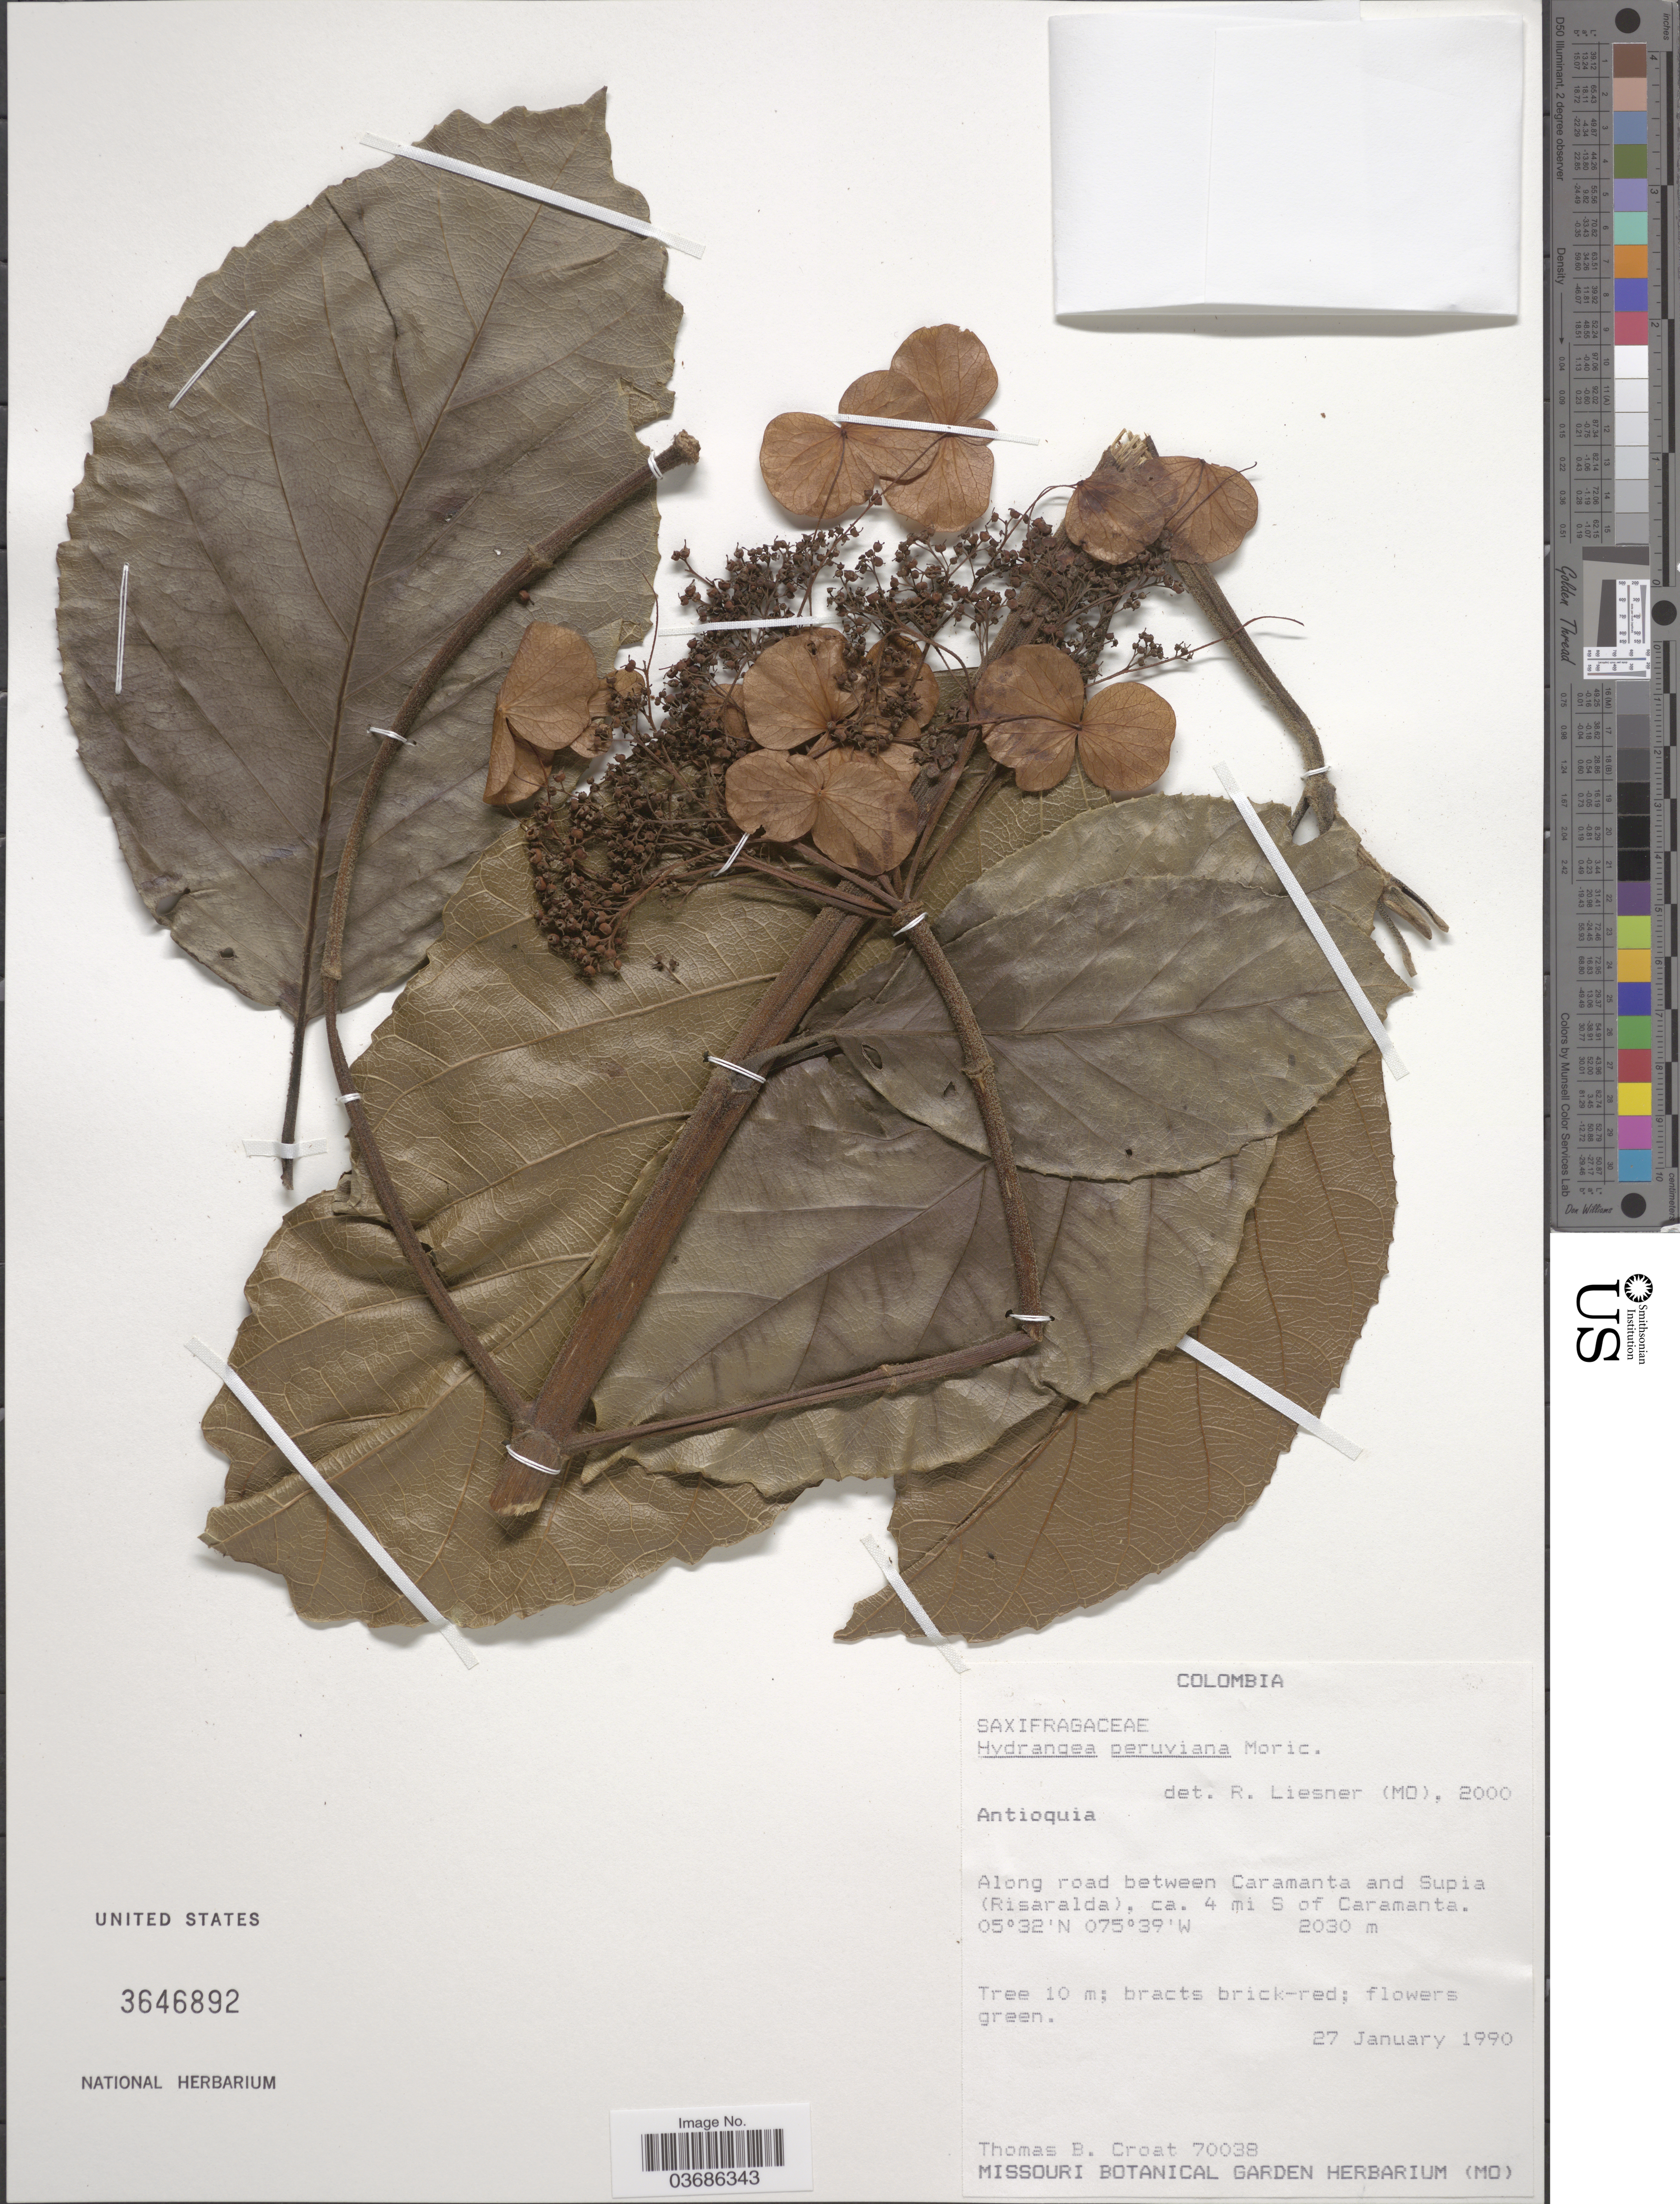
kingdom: Plantae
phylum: Tracheophyta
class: Magnoliopsida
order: Cornales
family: Hydrangeaceae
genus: Hydrangea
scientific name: Hydrangea peruviana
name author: Moric.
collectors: T. B. Croat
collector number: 70038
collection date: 1990-01-27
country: Colombia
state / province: Antioquia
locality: Along road between Caramanta and Supia (Risaralda), ca. 4 mi S of Caramanta.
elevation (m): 2030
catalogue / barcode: US 3646892